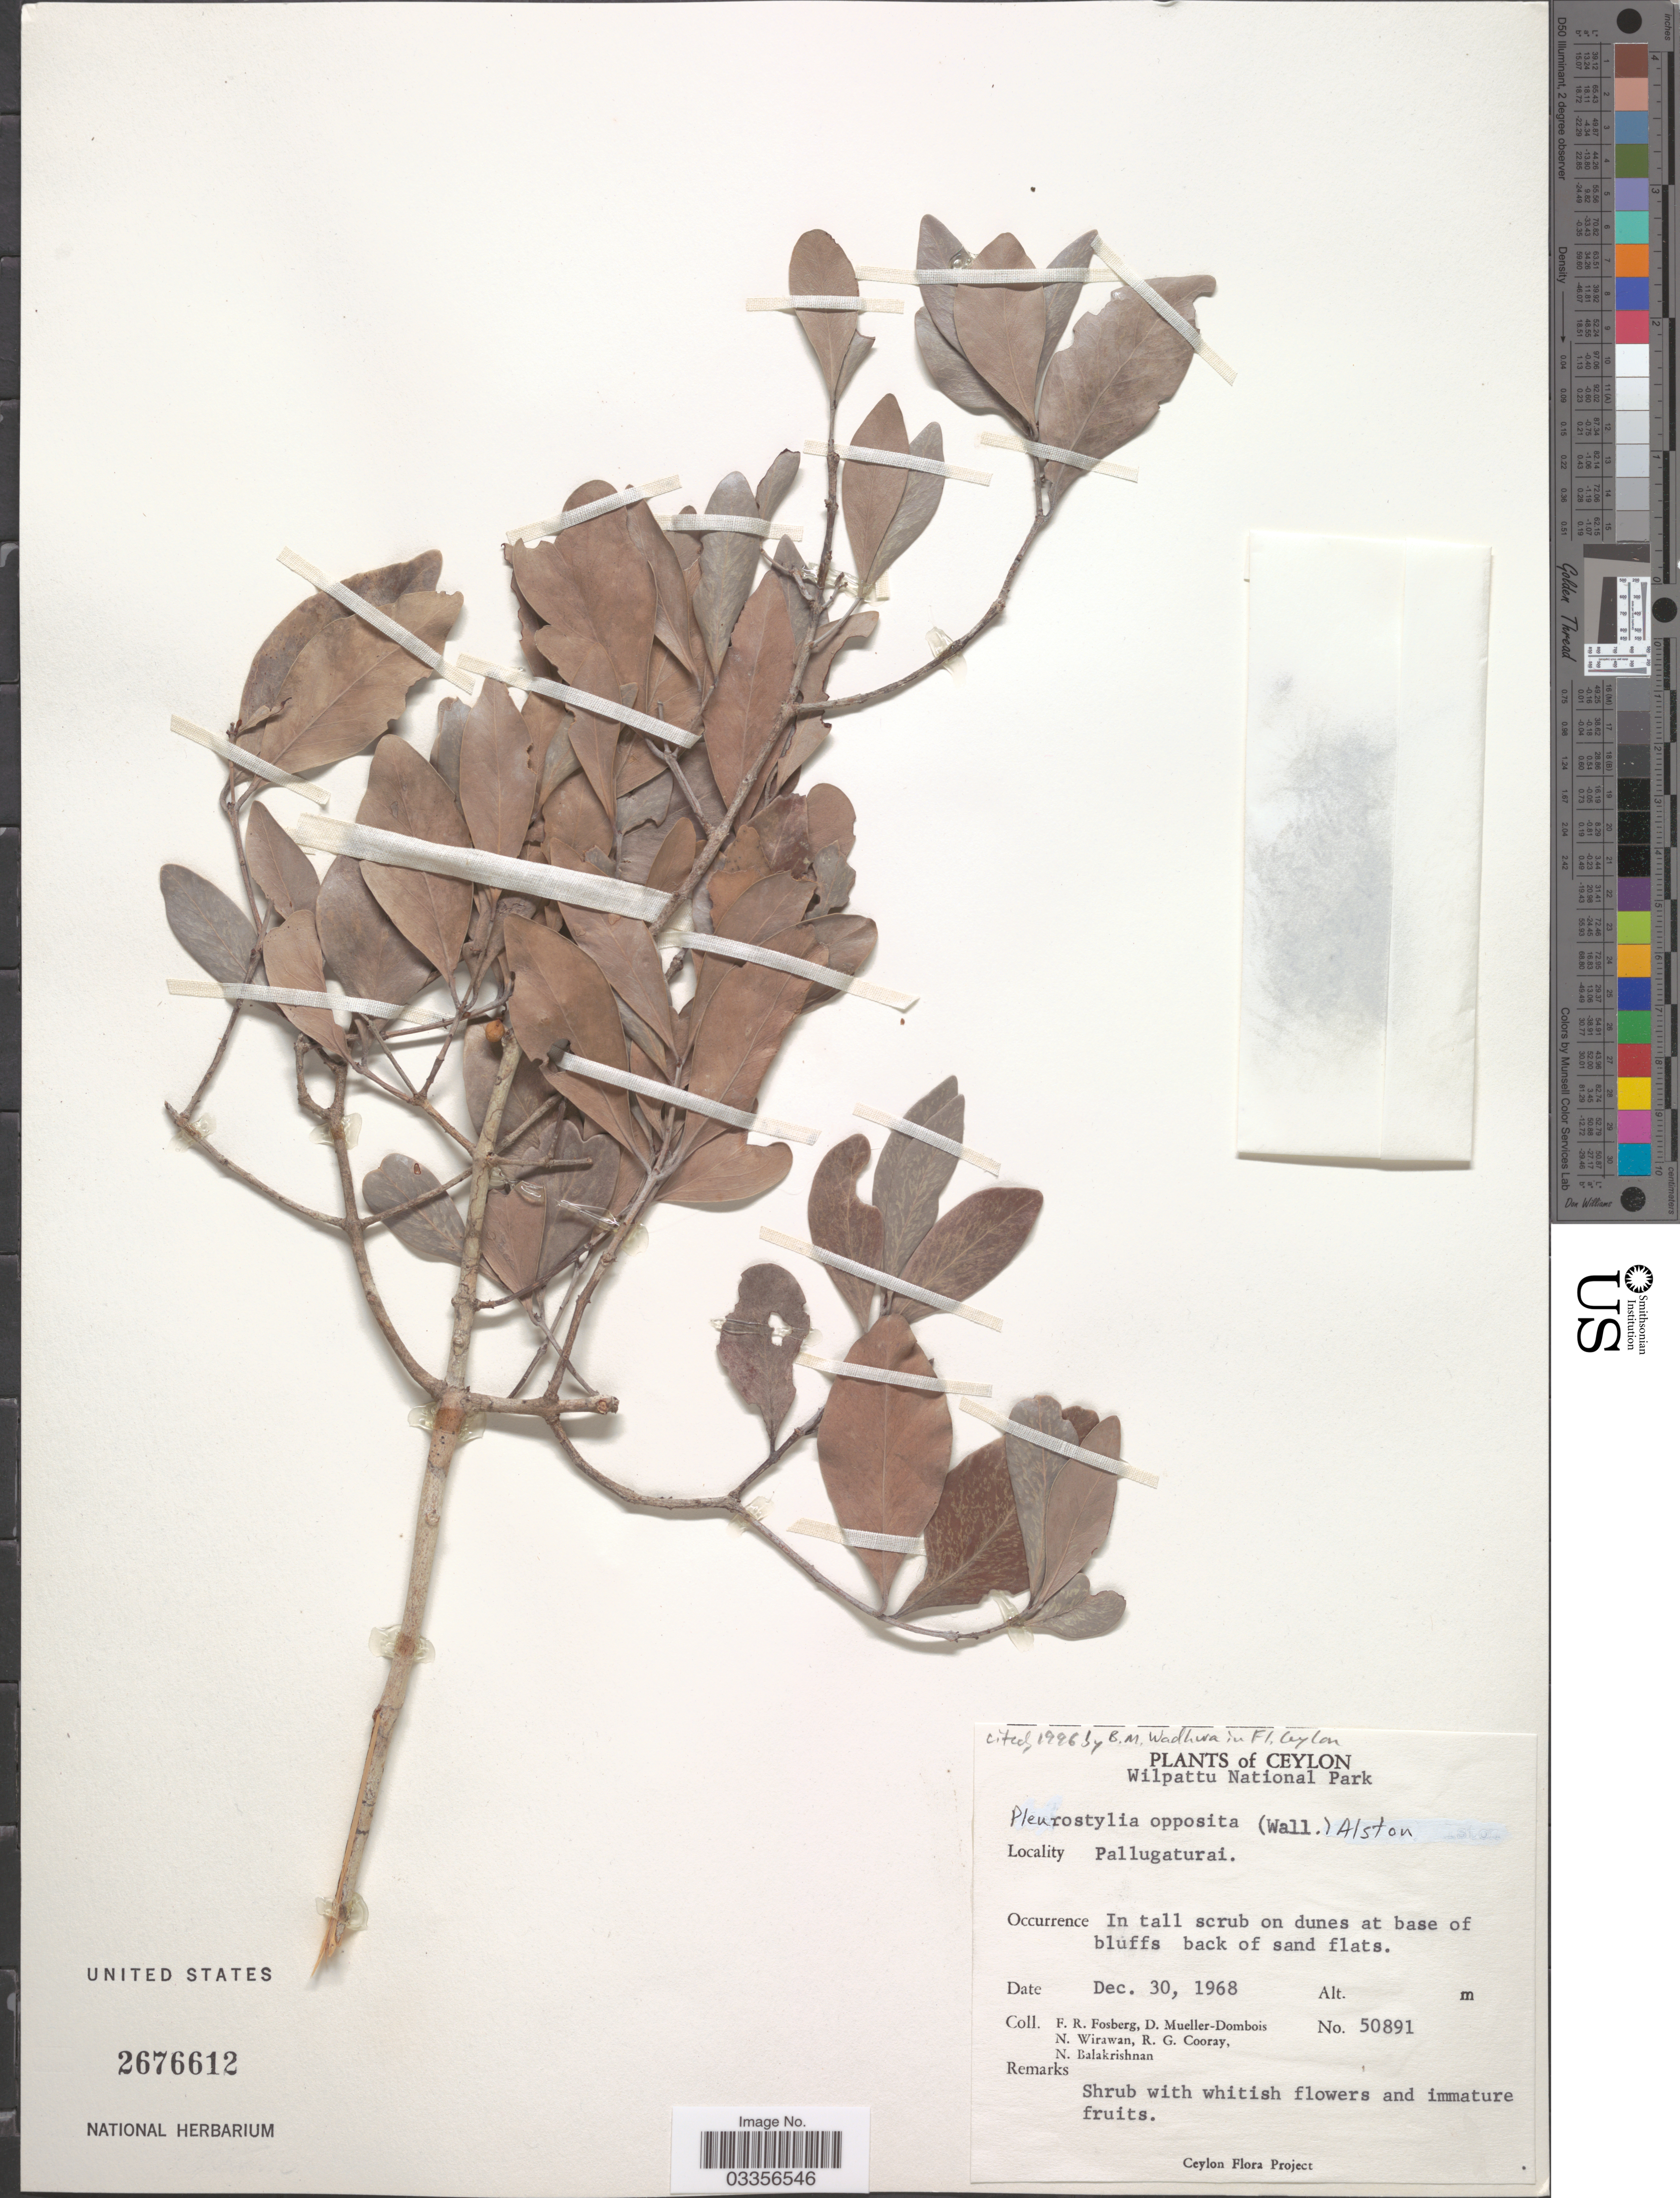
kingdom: Plantae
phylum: Tracheophyta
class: Magnoliopsida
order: Celastrales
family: Celastraceae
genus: Pleurostylia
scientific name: Pleurostylia opposita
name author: (Wall.) Alston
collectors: F. R. Fosberg, D. Mueller-Dombois, N. Wirawan, R. Cooray & N. Balakrishnan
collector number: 50891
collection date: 1968-12-30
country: Sri Lanka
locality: Ceylon, Wilpattu National Park, Pallugaturai.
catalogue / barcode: US 2676612